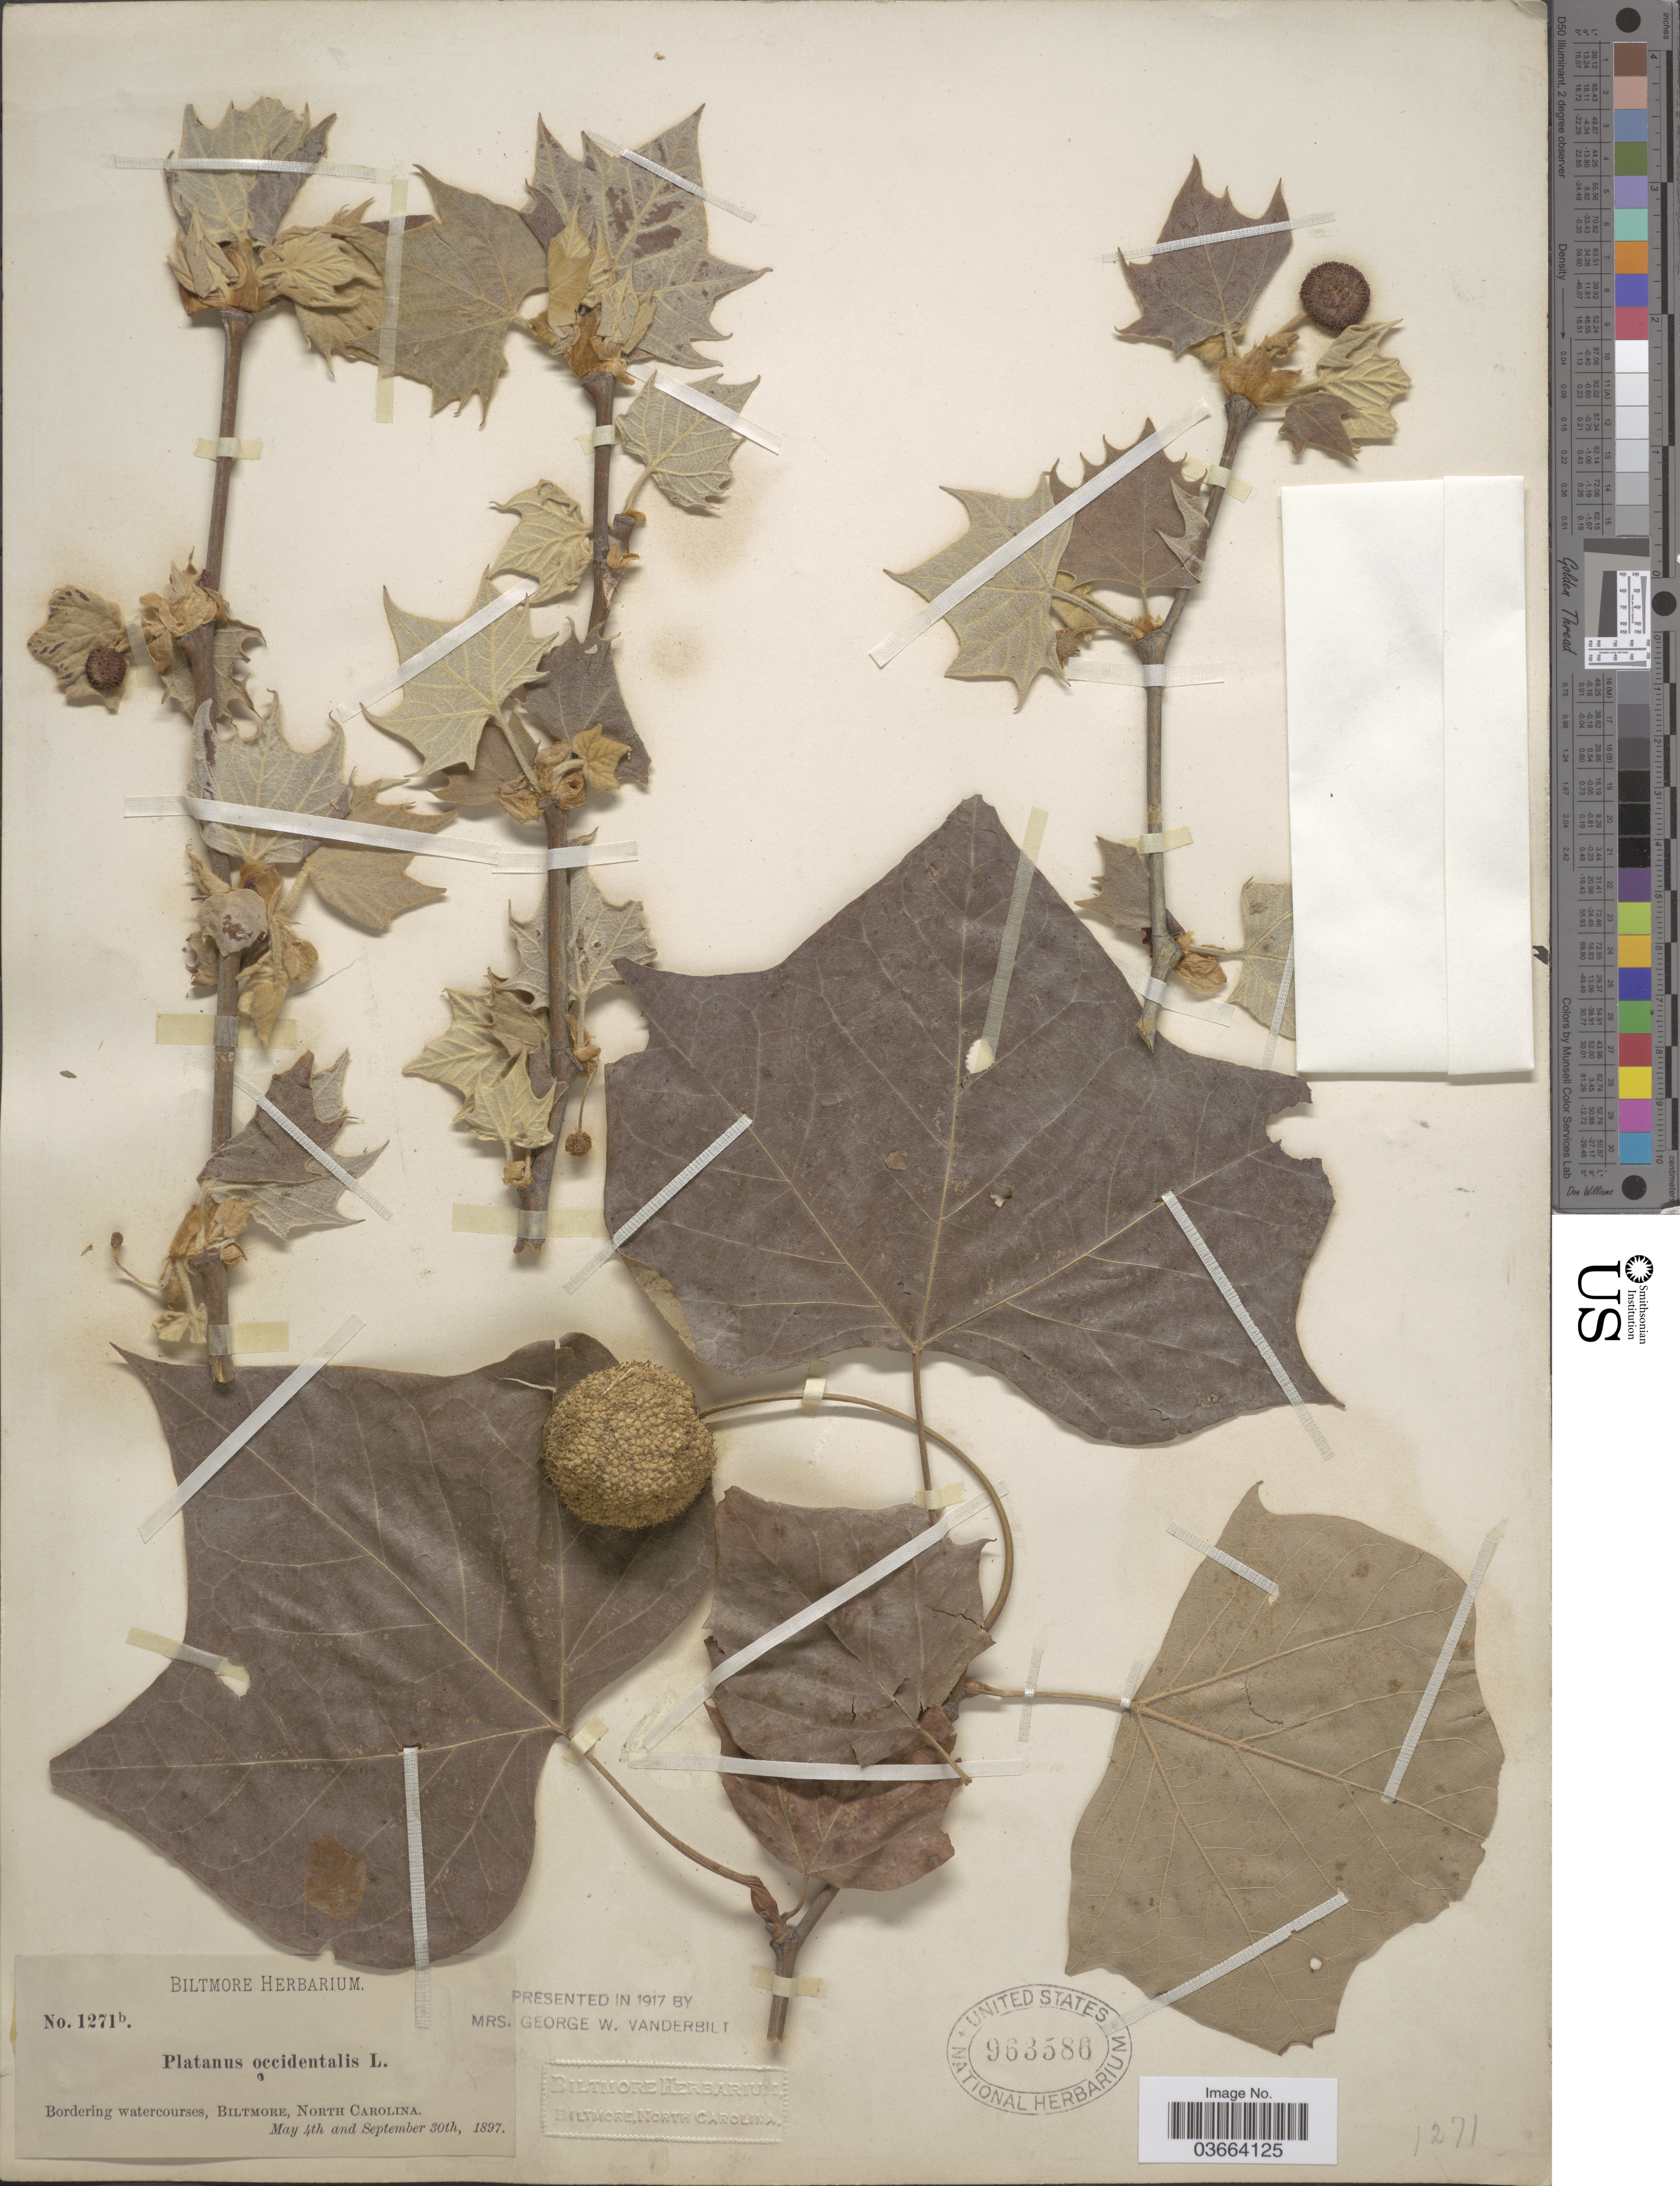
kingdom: Plantae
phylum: Tracheophyta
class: Magnoliopsida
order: Proteales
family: Platanaceae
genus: Platanus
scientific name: Platanus occidentalis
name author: L.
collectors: ex herb. Biltmore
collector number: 1271b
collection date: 1897-05-04/1897-09-30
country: United States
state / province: North Carolina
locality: Bordering watercourses, Biltmore.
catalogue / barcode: US 963586